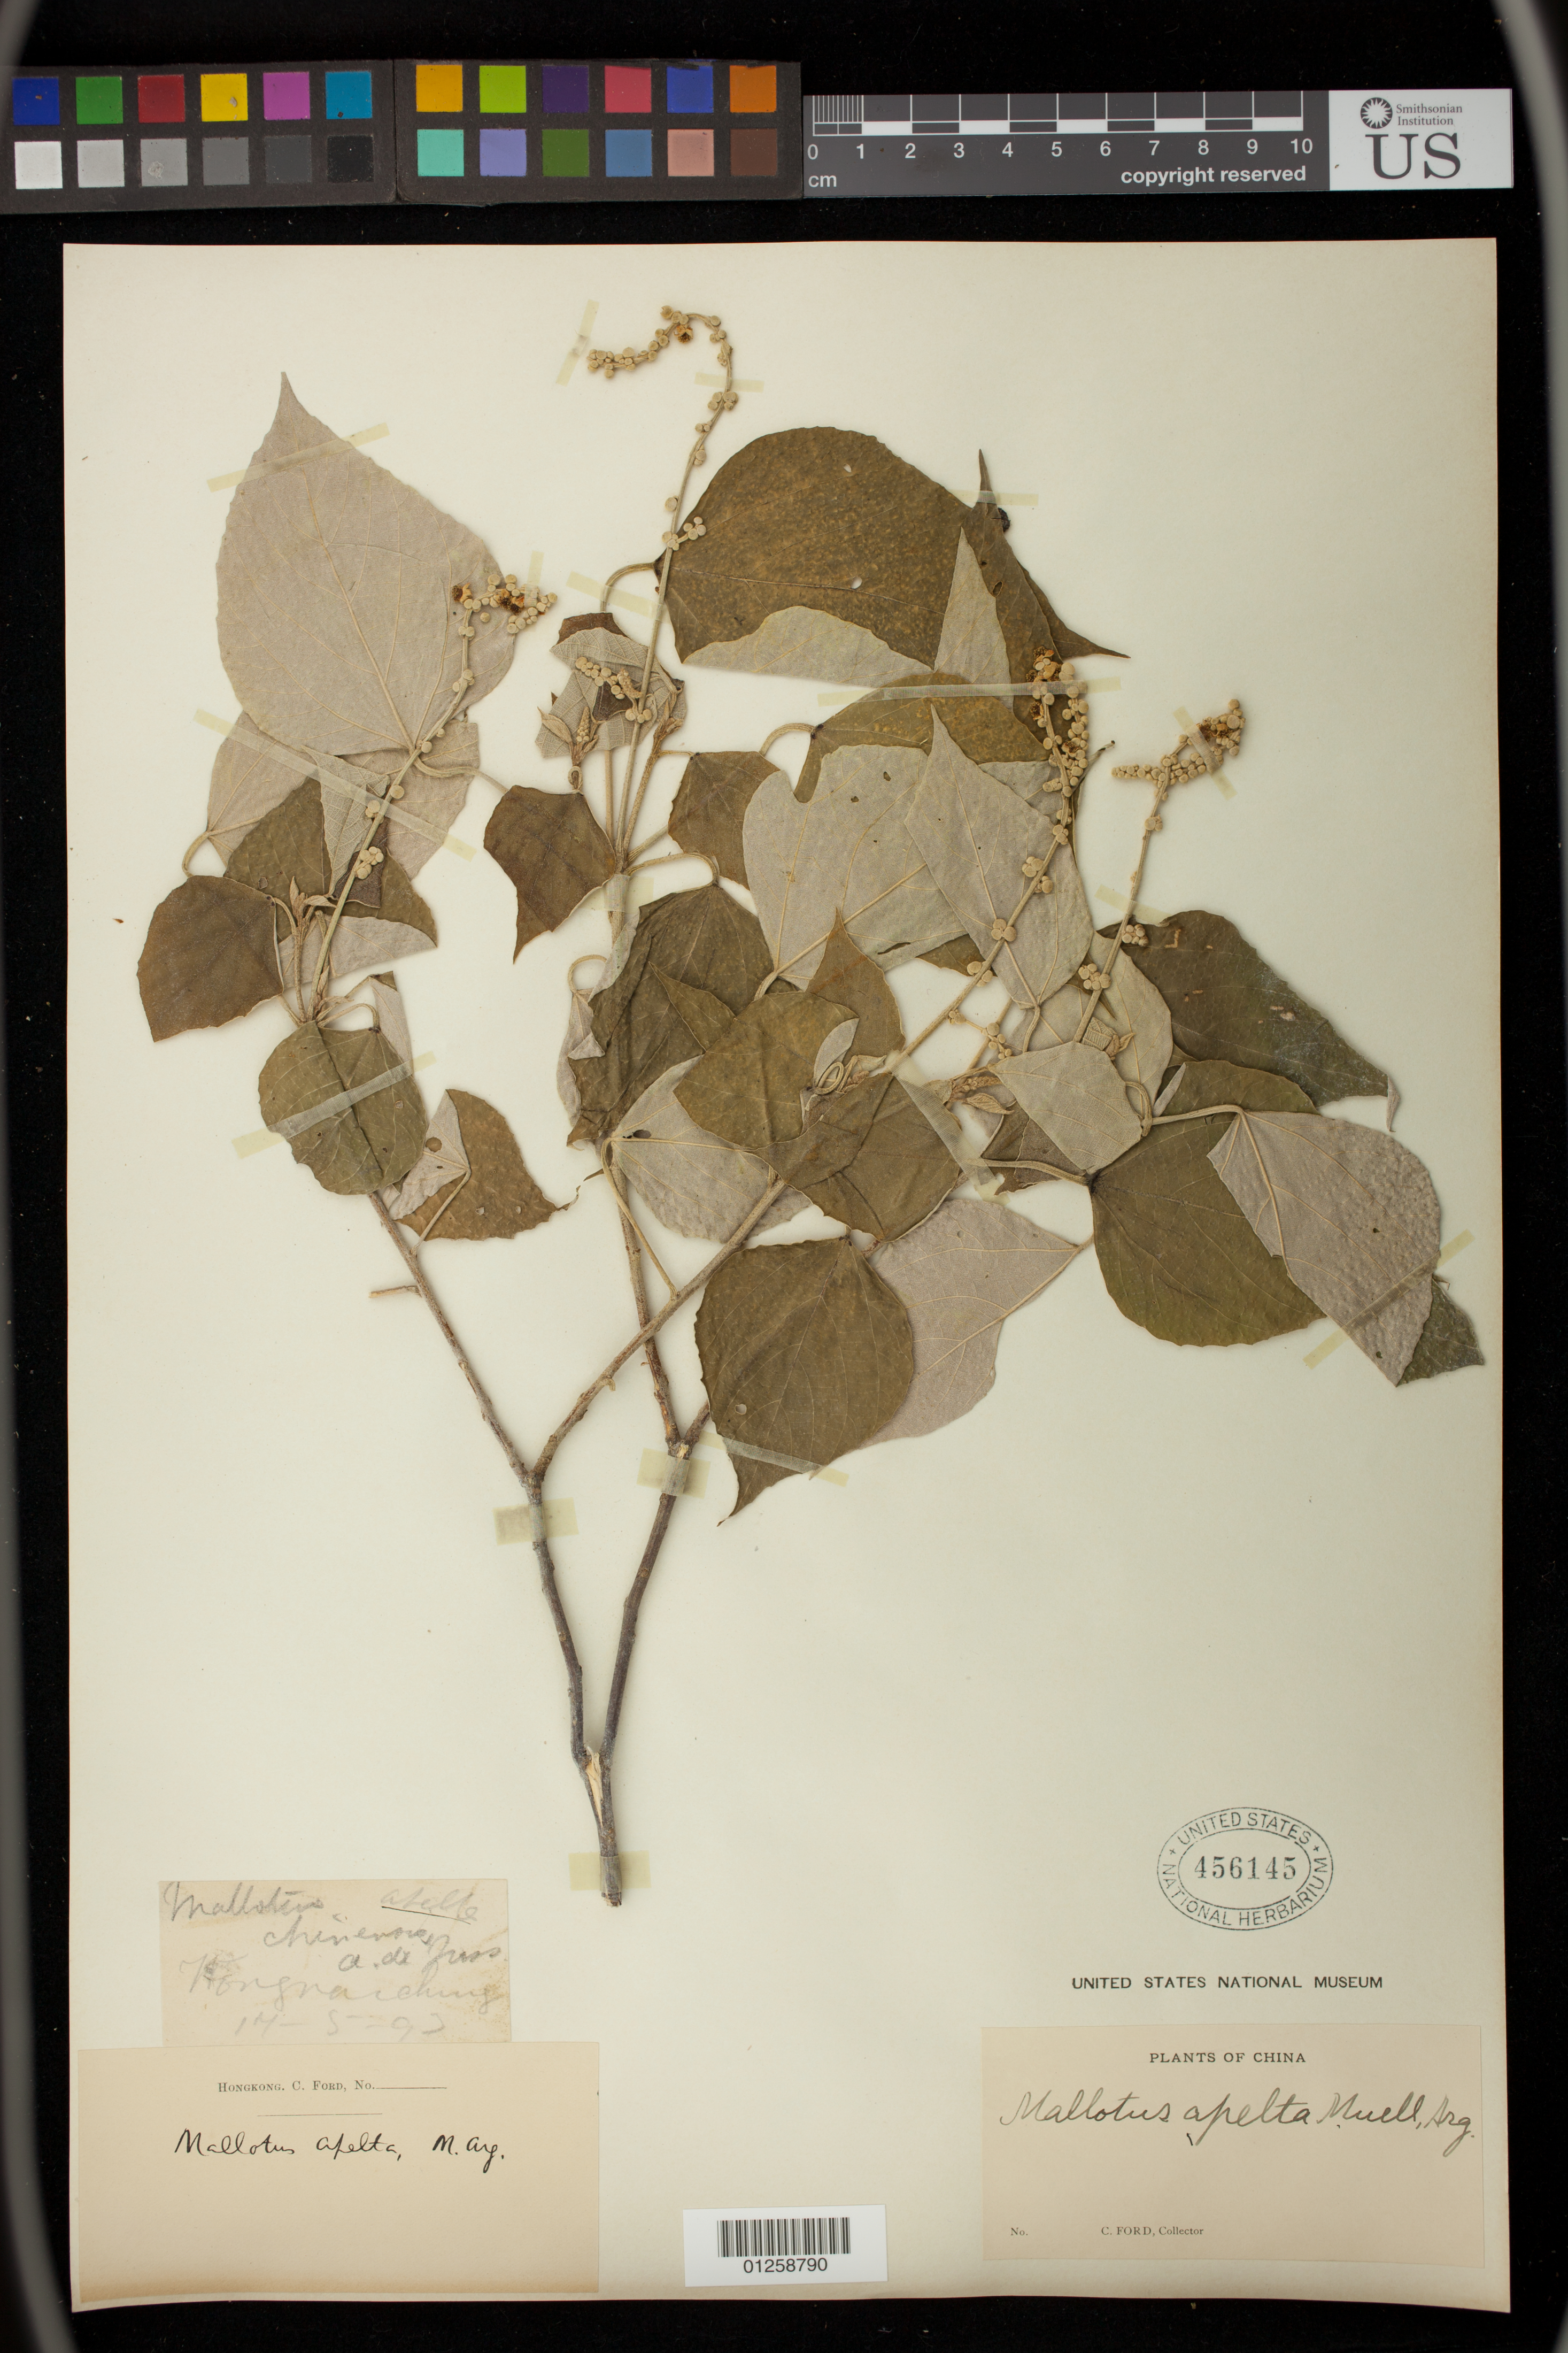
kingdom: Plantae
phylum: Tracheophyta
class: Magnoliopsida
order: Malpighiales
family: Euphorbiaceae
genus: Mallotus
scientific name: Mallotus apelta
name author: (Lour.) Müll. Arg.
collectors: C. Ford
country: China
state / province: Hong Kong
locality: Above poki (illegible)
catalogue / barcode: US 456145